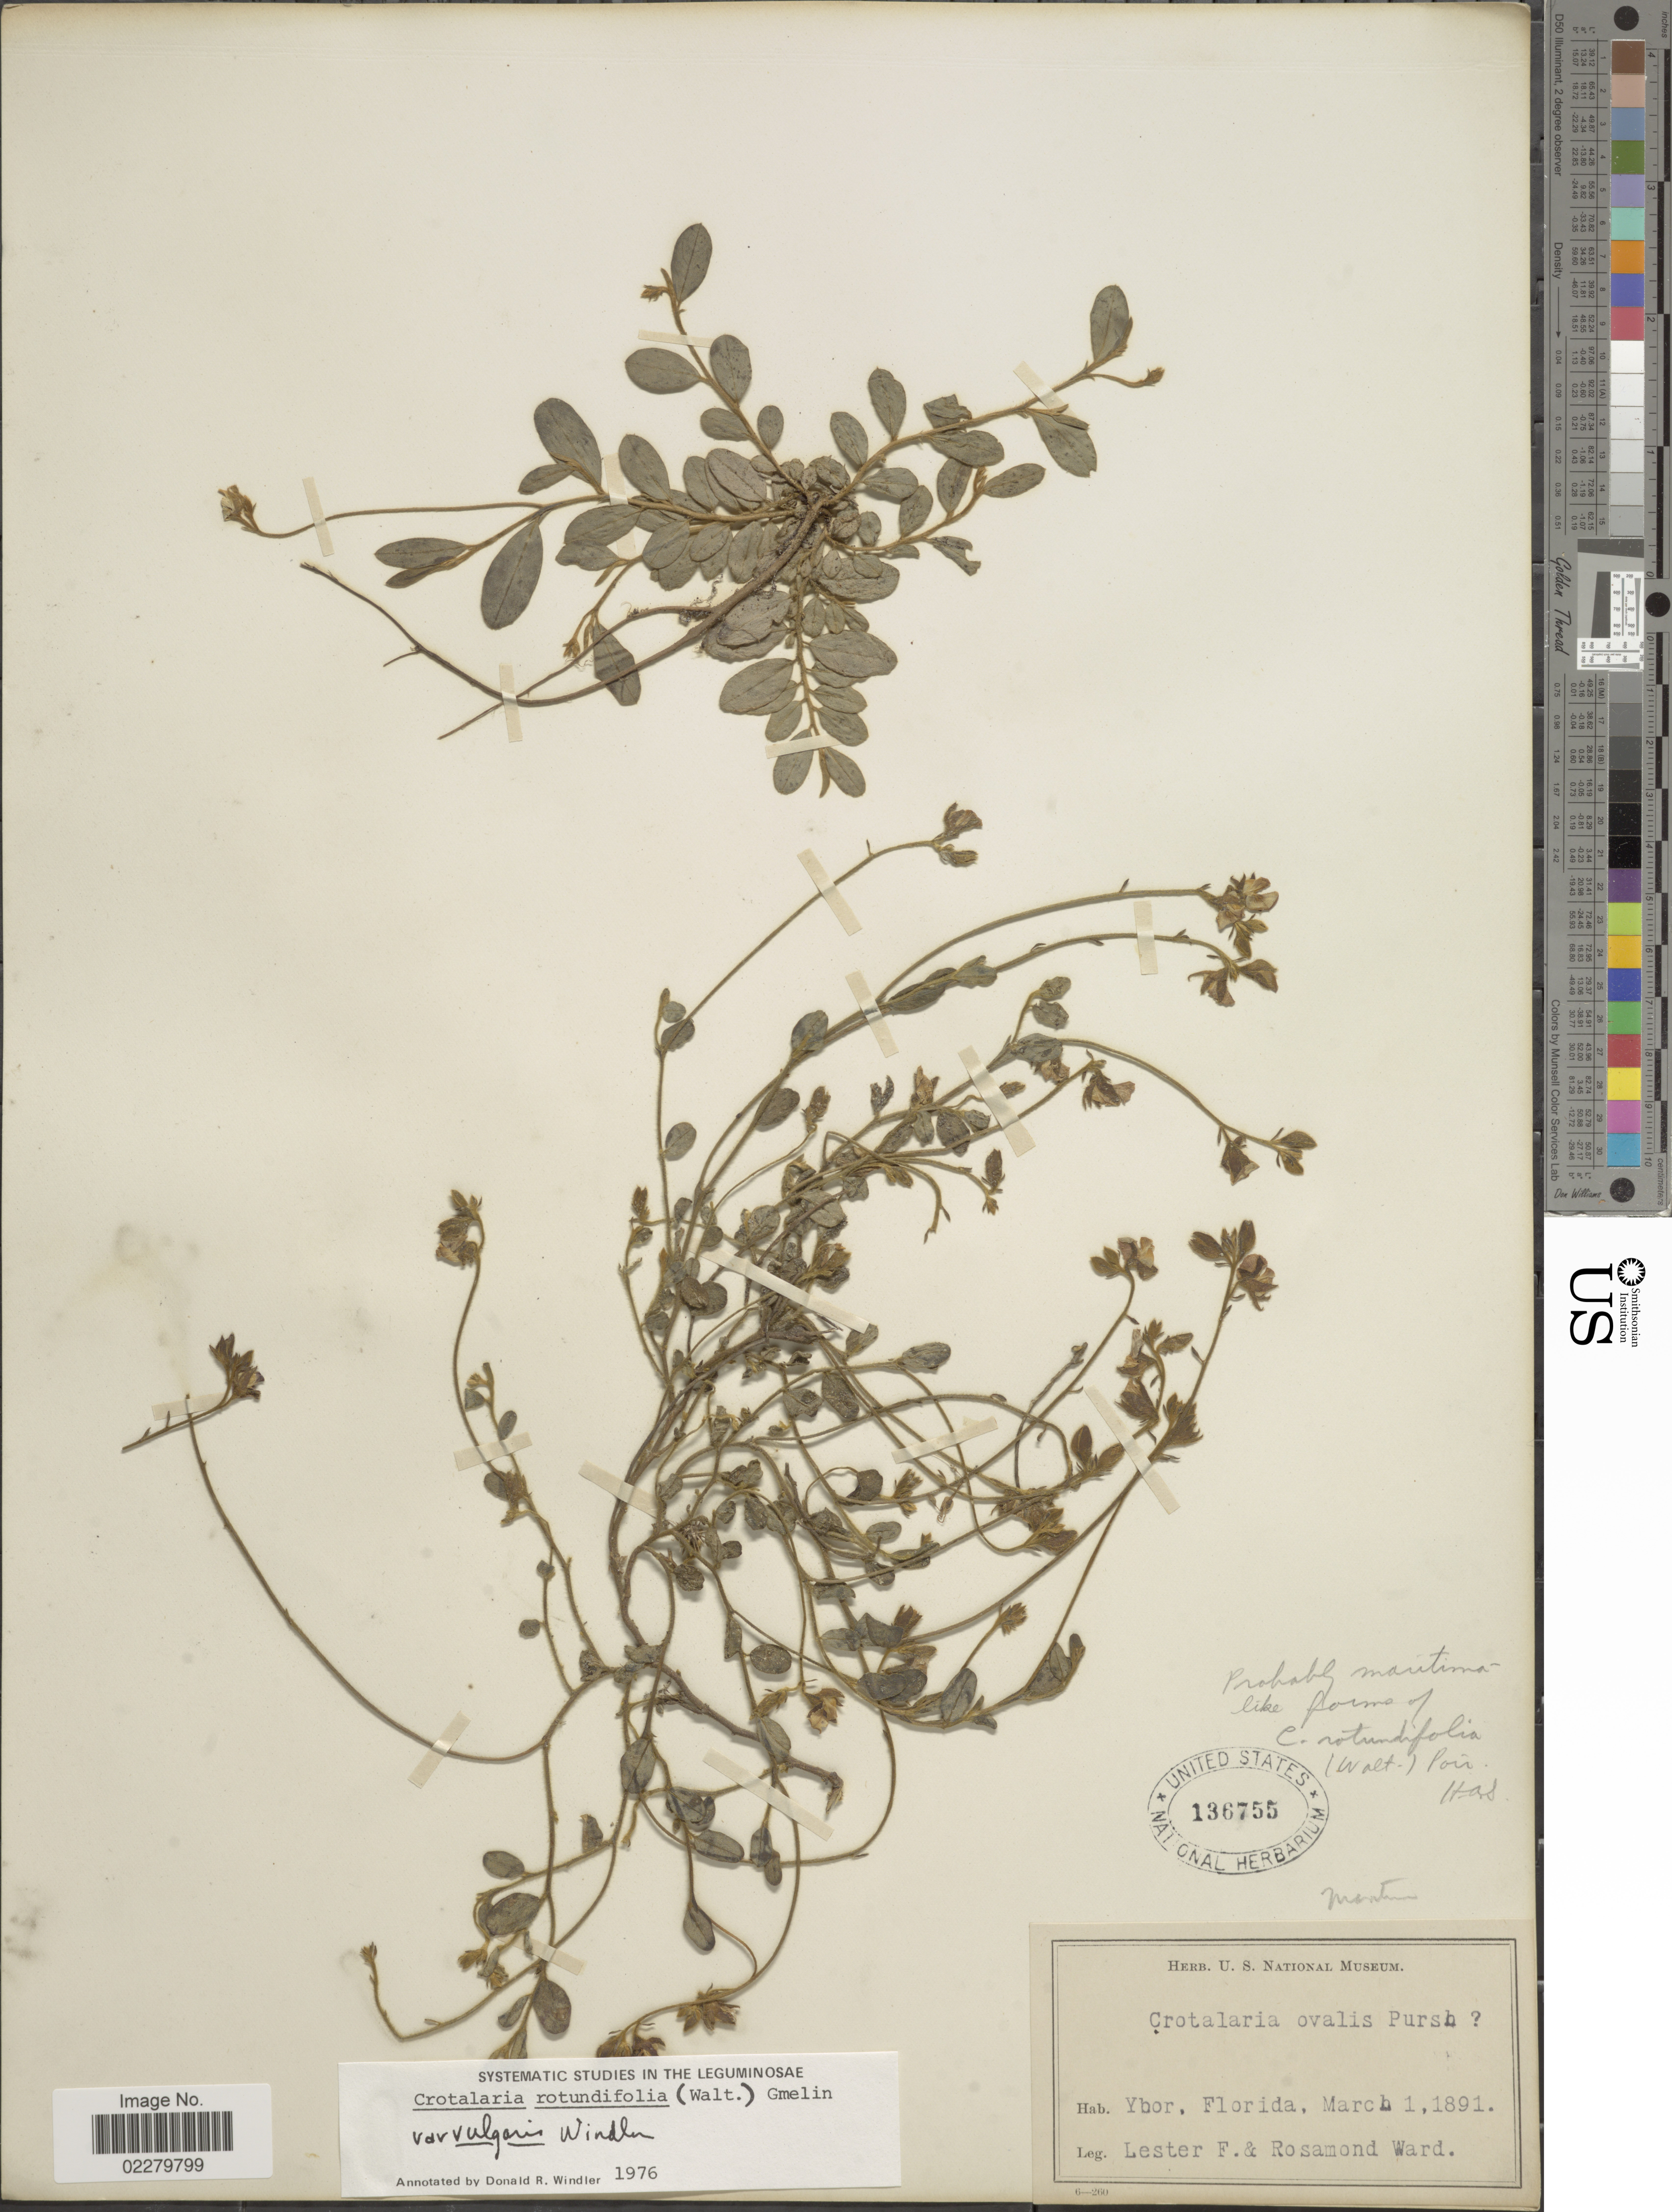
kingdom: Plantae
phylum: Tracheophyta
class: Magnoliopsida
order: Fabales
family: Fabaceae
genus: Crotalaria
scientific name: Crotalaria rotundifolia var. vulgaris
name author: Windler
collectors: L. F. Ward & R. Ward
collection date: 1891-03-01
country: United States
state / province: Florida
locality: Ybor, Florida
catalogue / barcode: US 136755